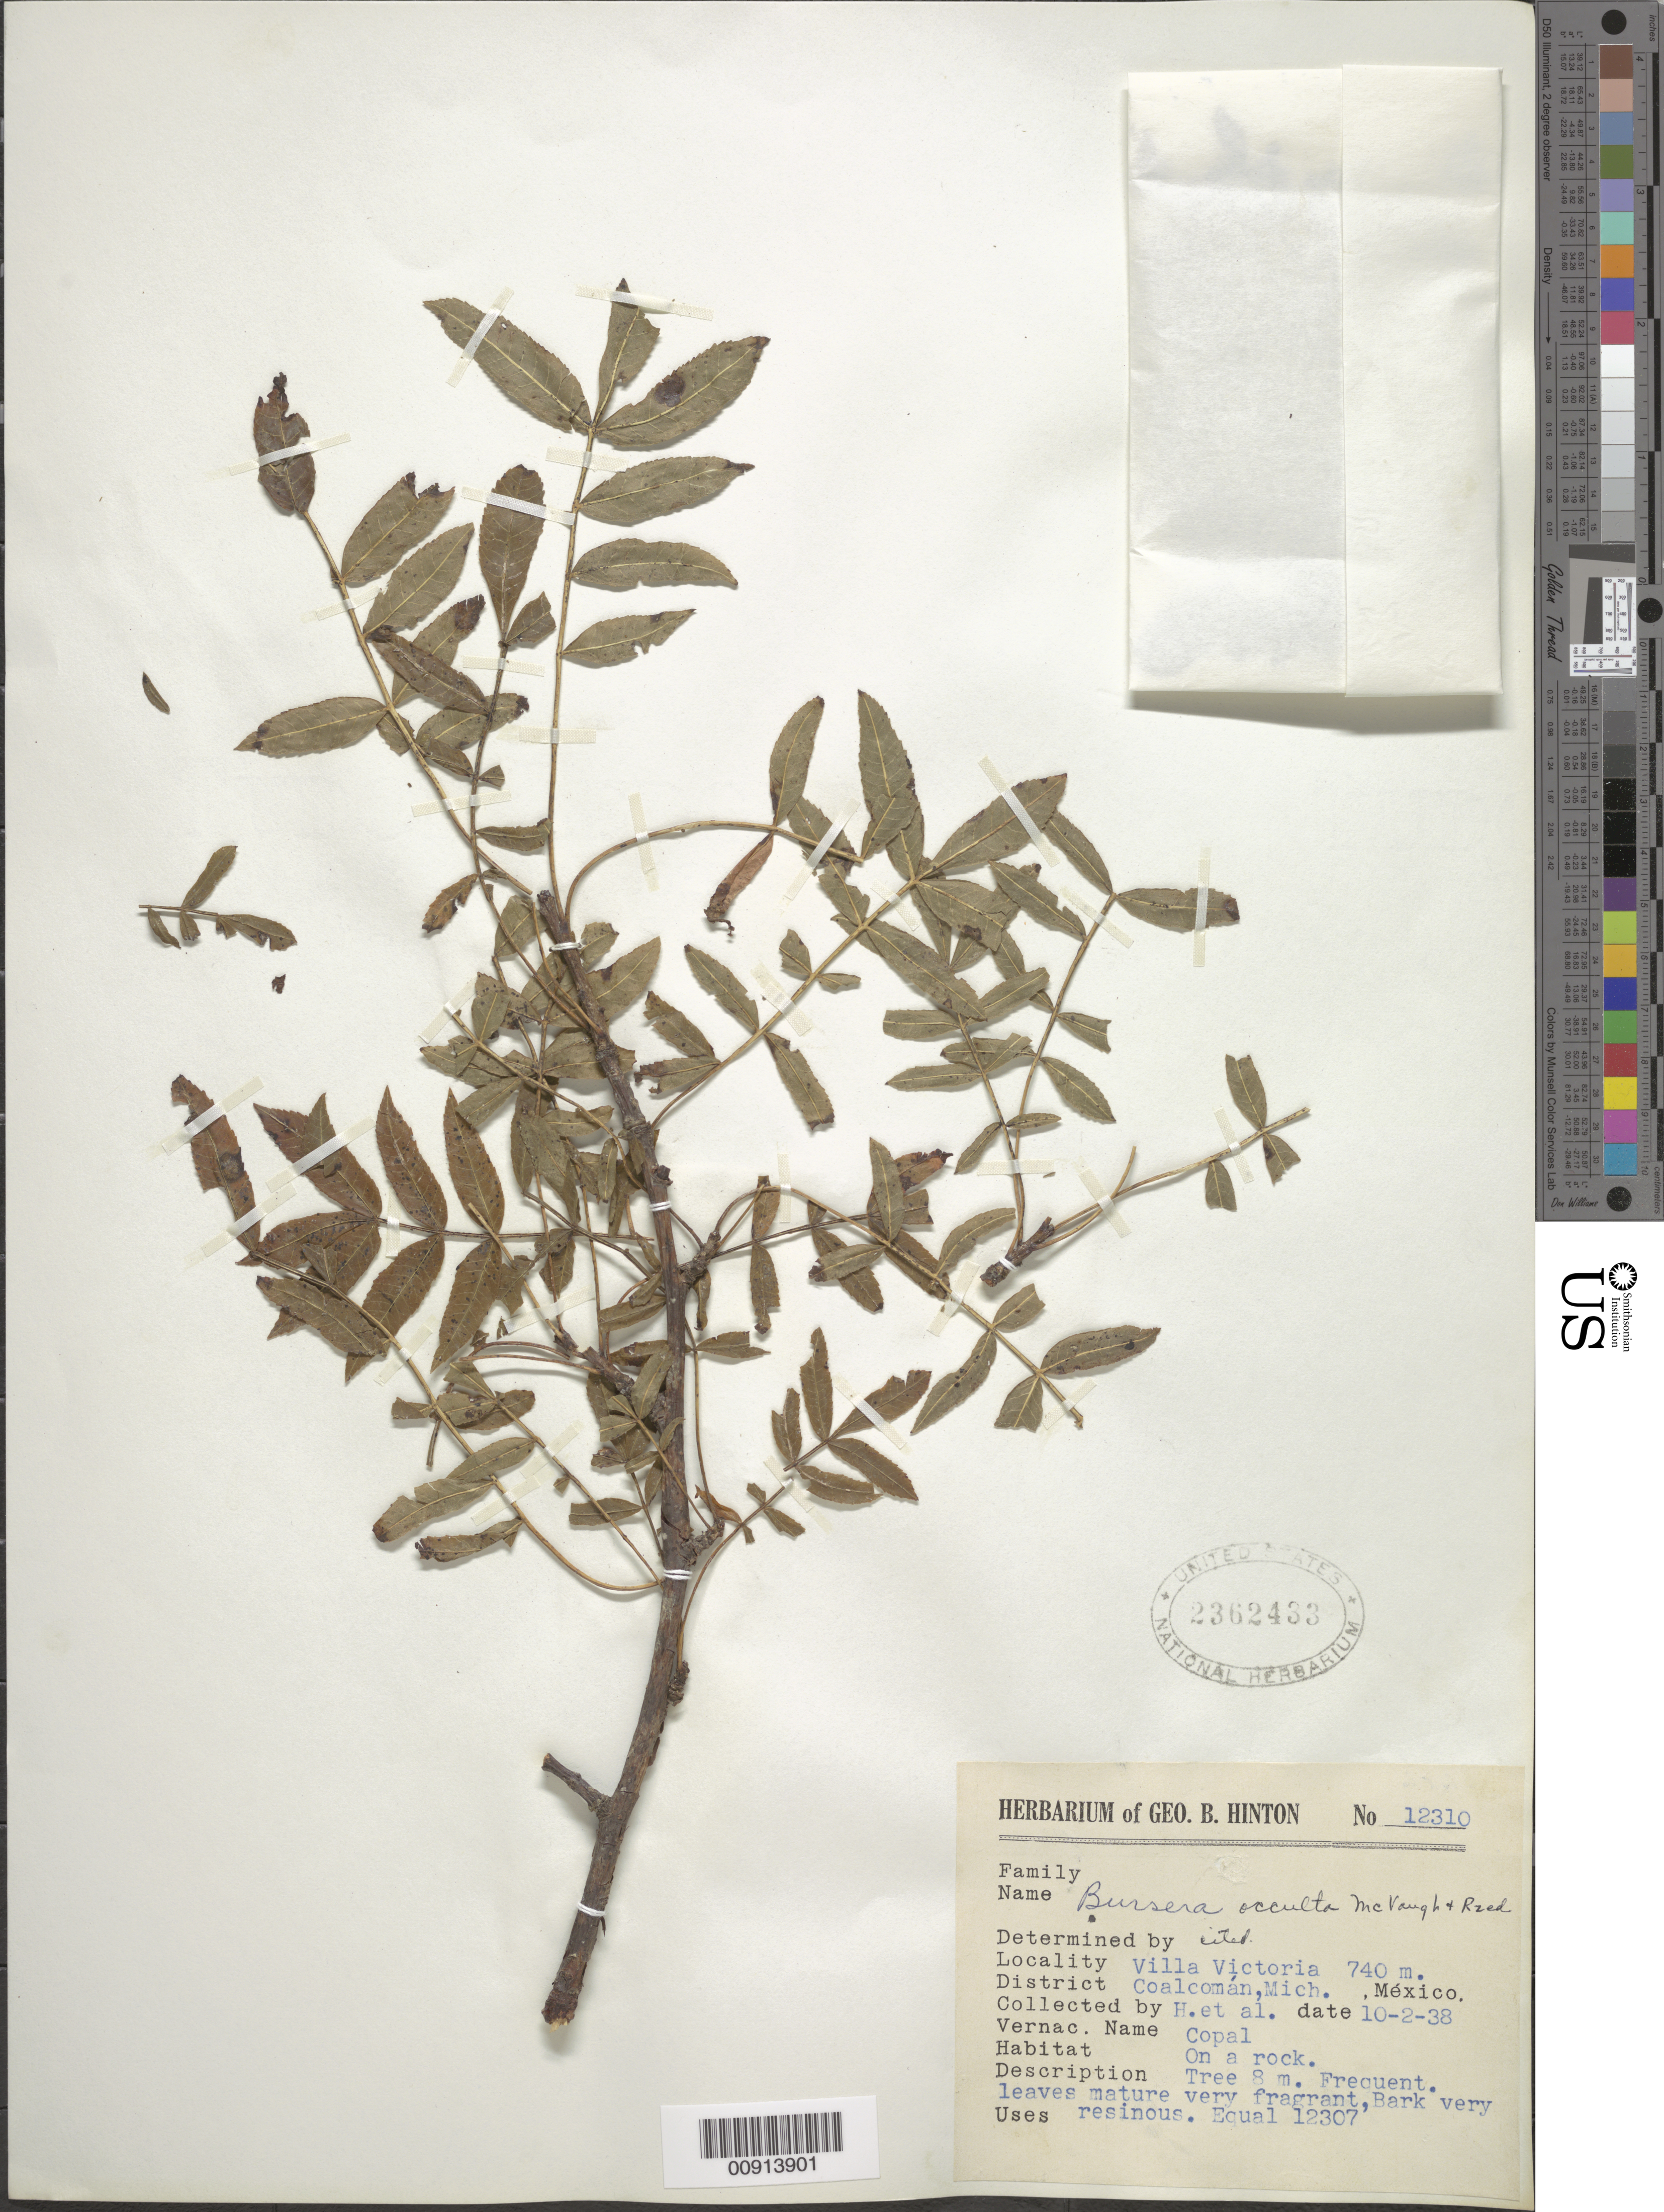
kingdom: Plantae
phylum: Tracheophyta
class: Magnoliopsida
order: Sapindales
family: Burseraceae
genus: Bursera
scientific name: Bursera occulta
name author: McVaugh & Rzed.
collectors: G. B. Hinton & et al.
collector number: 12310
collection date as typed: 02 Oct 1938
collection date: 1938-10-02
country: Mexico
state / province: Michoacán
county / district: Coalcomán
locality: Villa Victoria, District Coalcomán, Michoacán.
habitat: On a rock.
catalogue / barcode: US 2362433